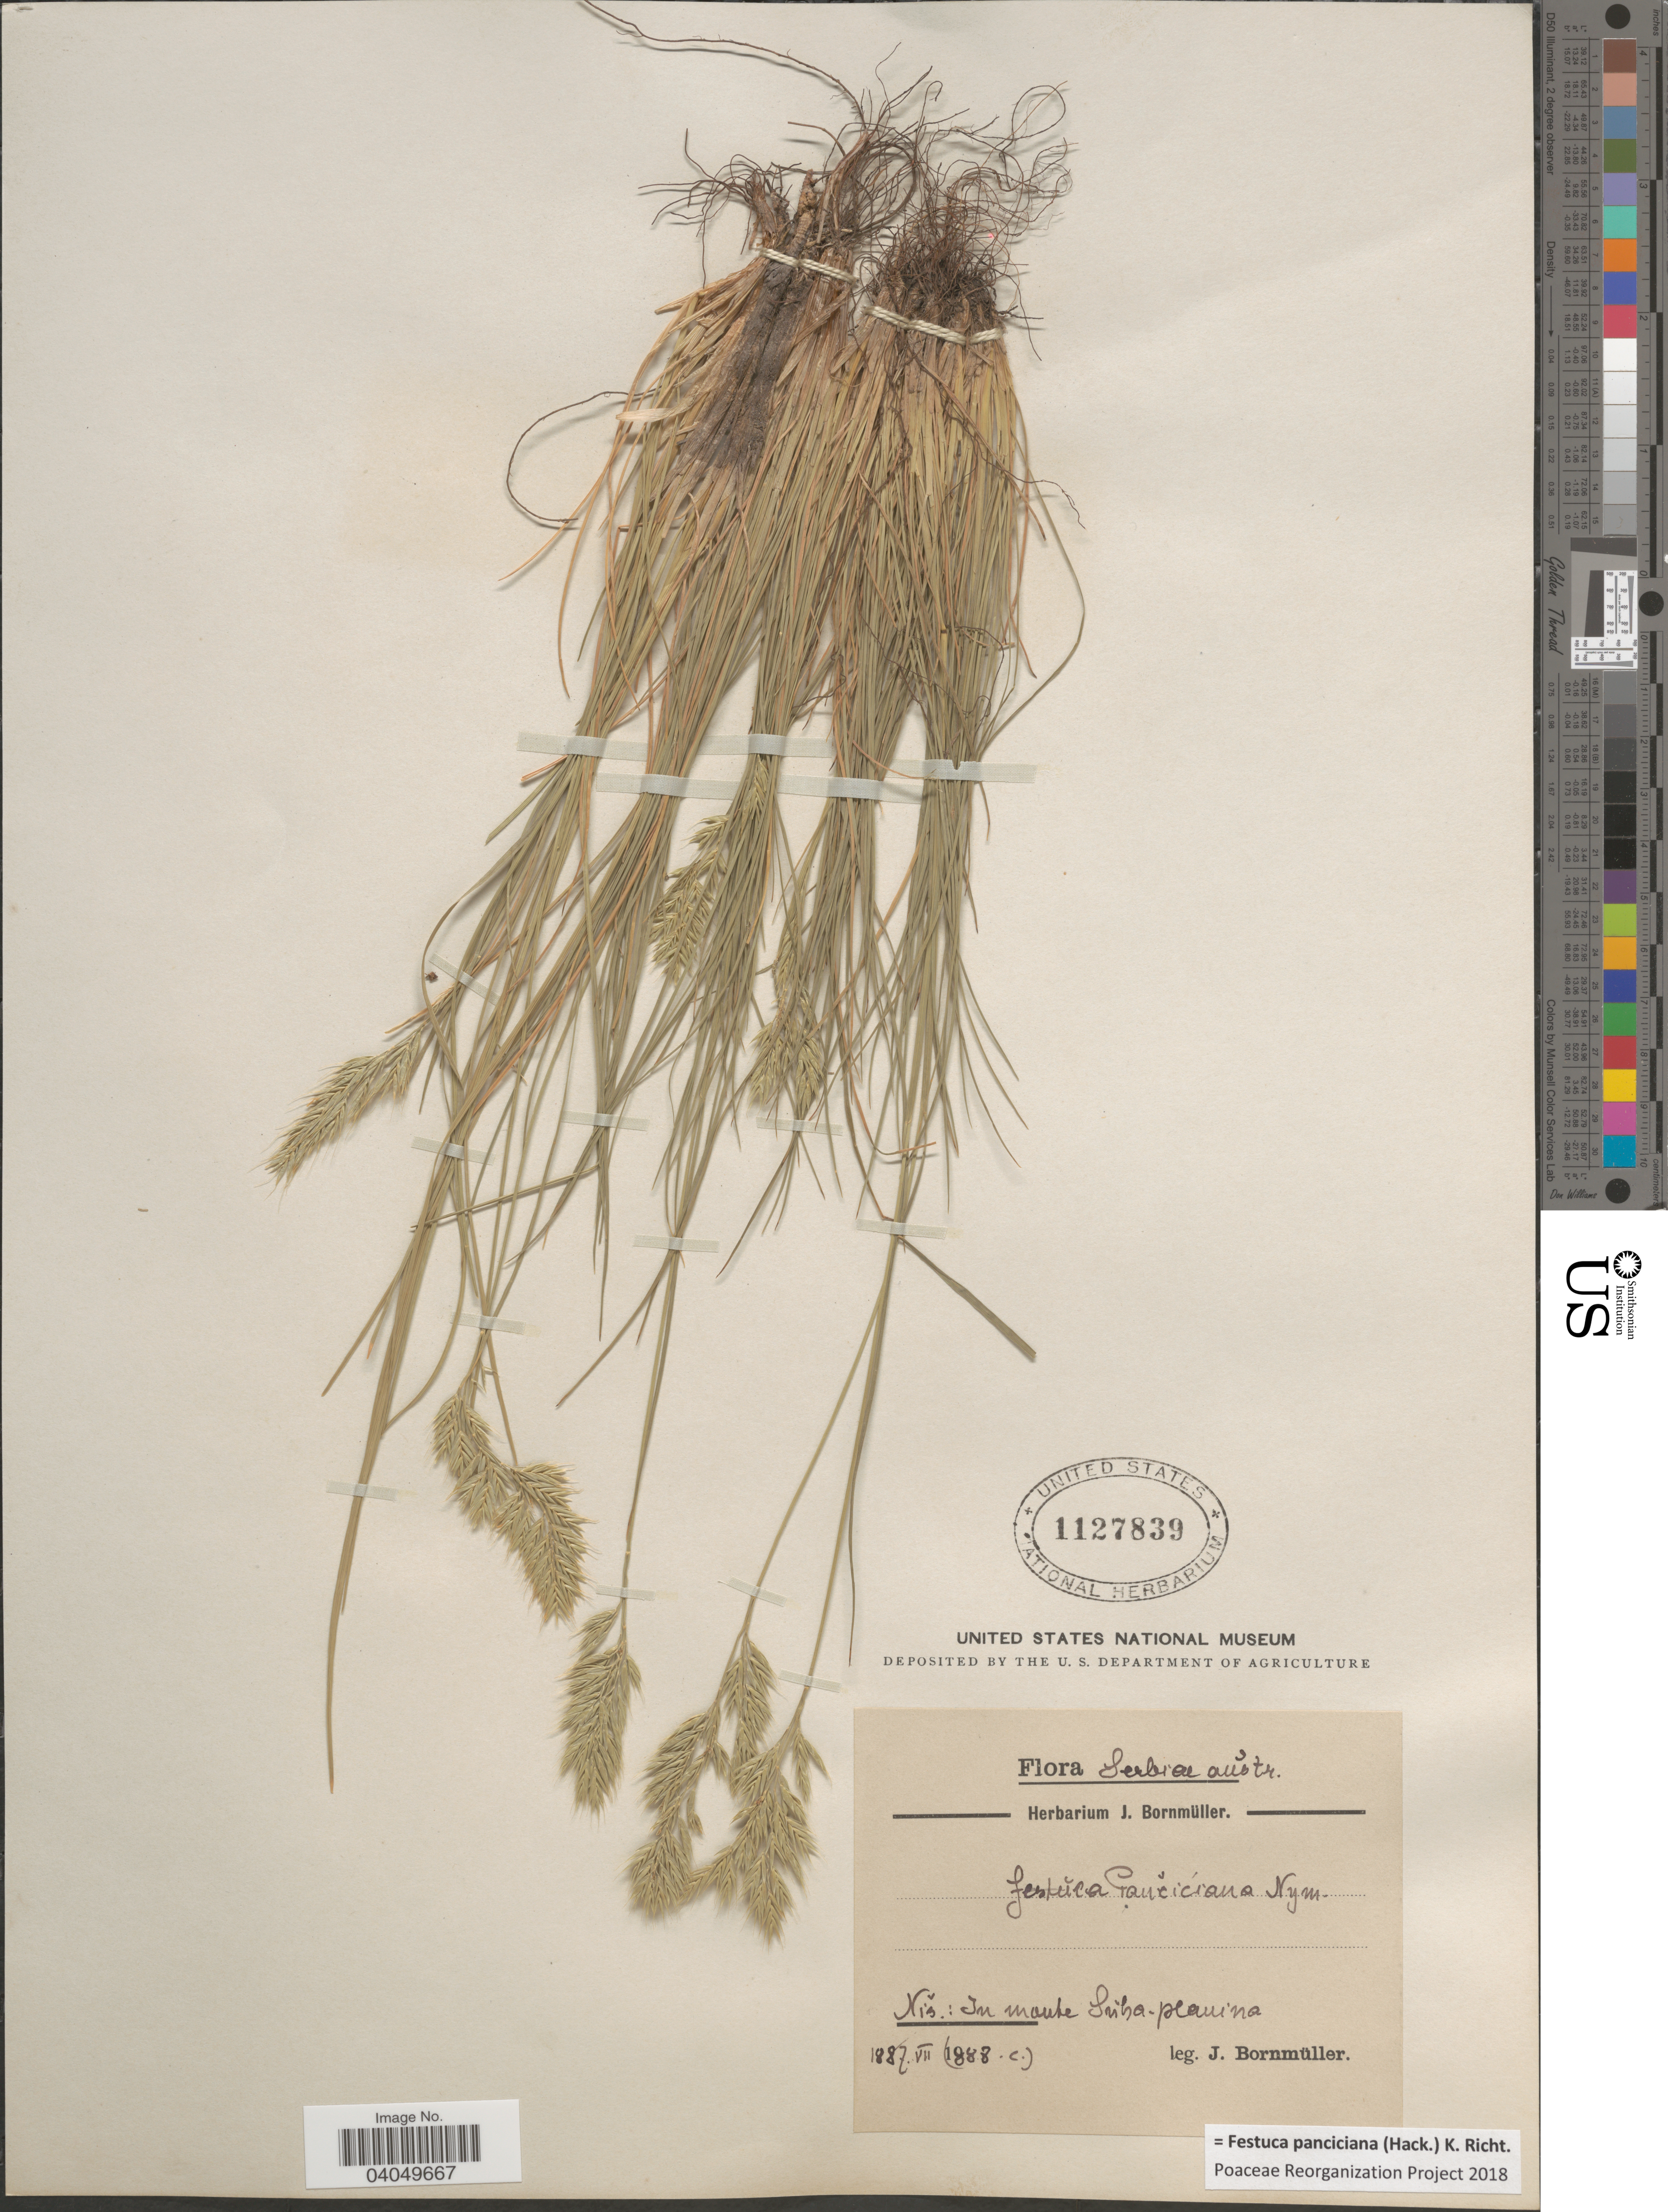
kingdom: Plantae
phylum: Tracheophyta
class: Liliopsida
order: Poales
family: Poaceae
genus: Festuca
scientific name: Festuca patens ined.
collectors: J. Bornmüller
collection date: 1887-07/1888-07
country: Serbia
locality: Serbiae austr. Nis: In monte Suva Planina.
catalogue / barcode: US 1127839